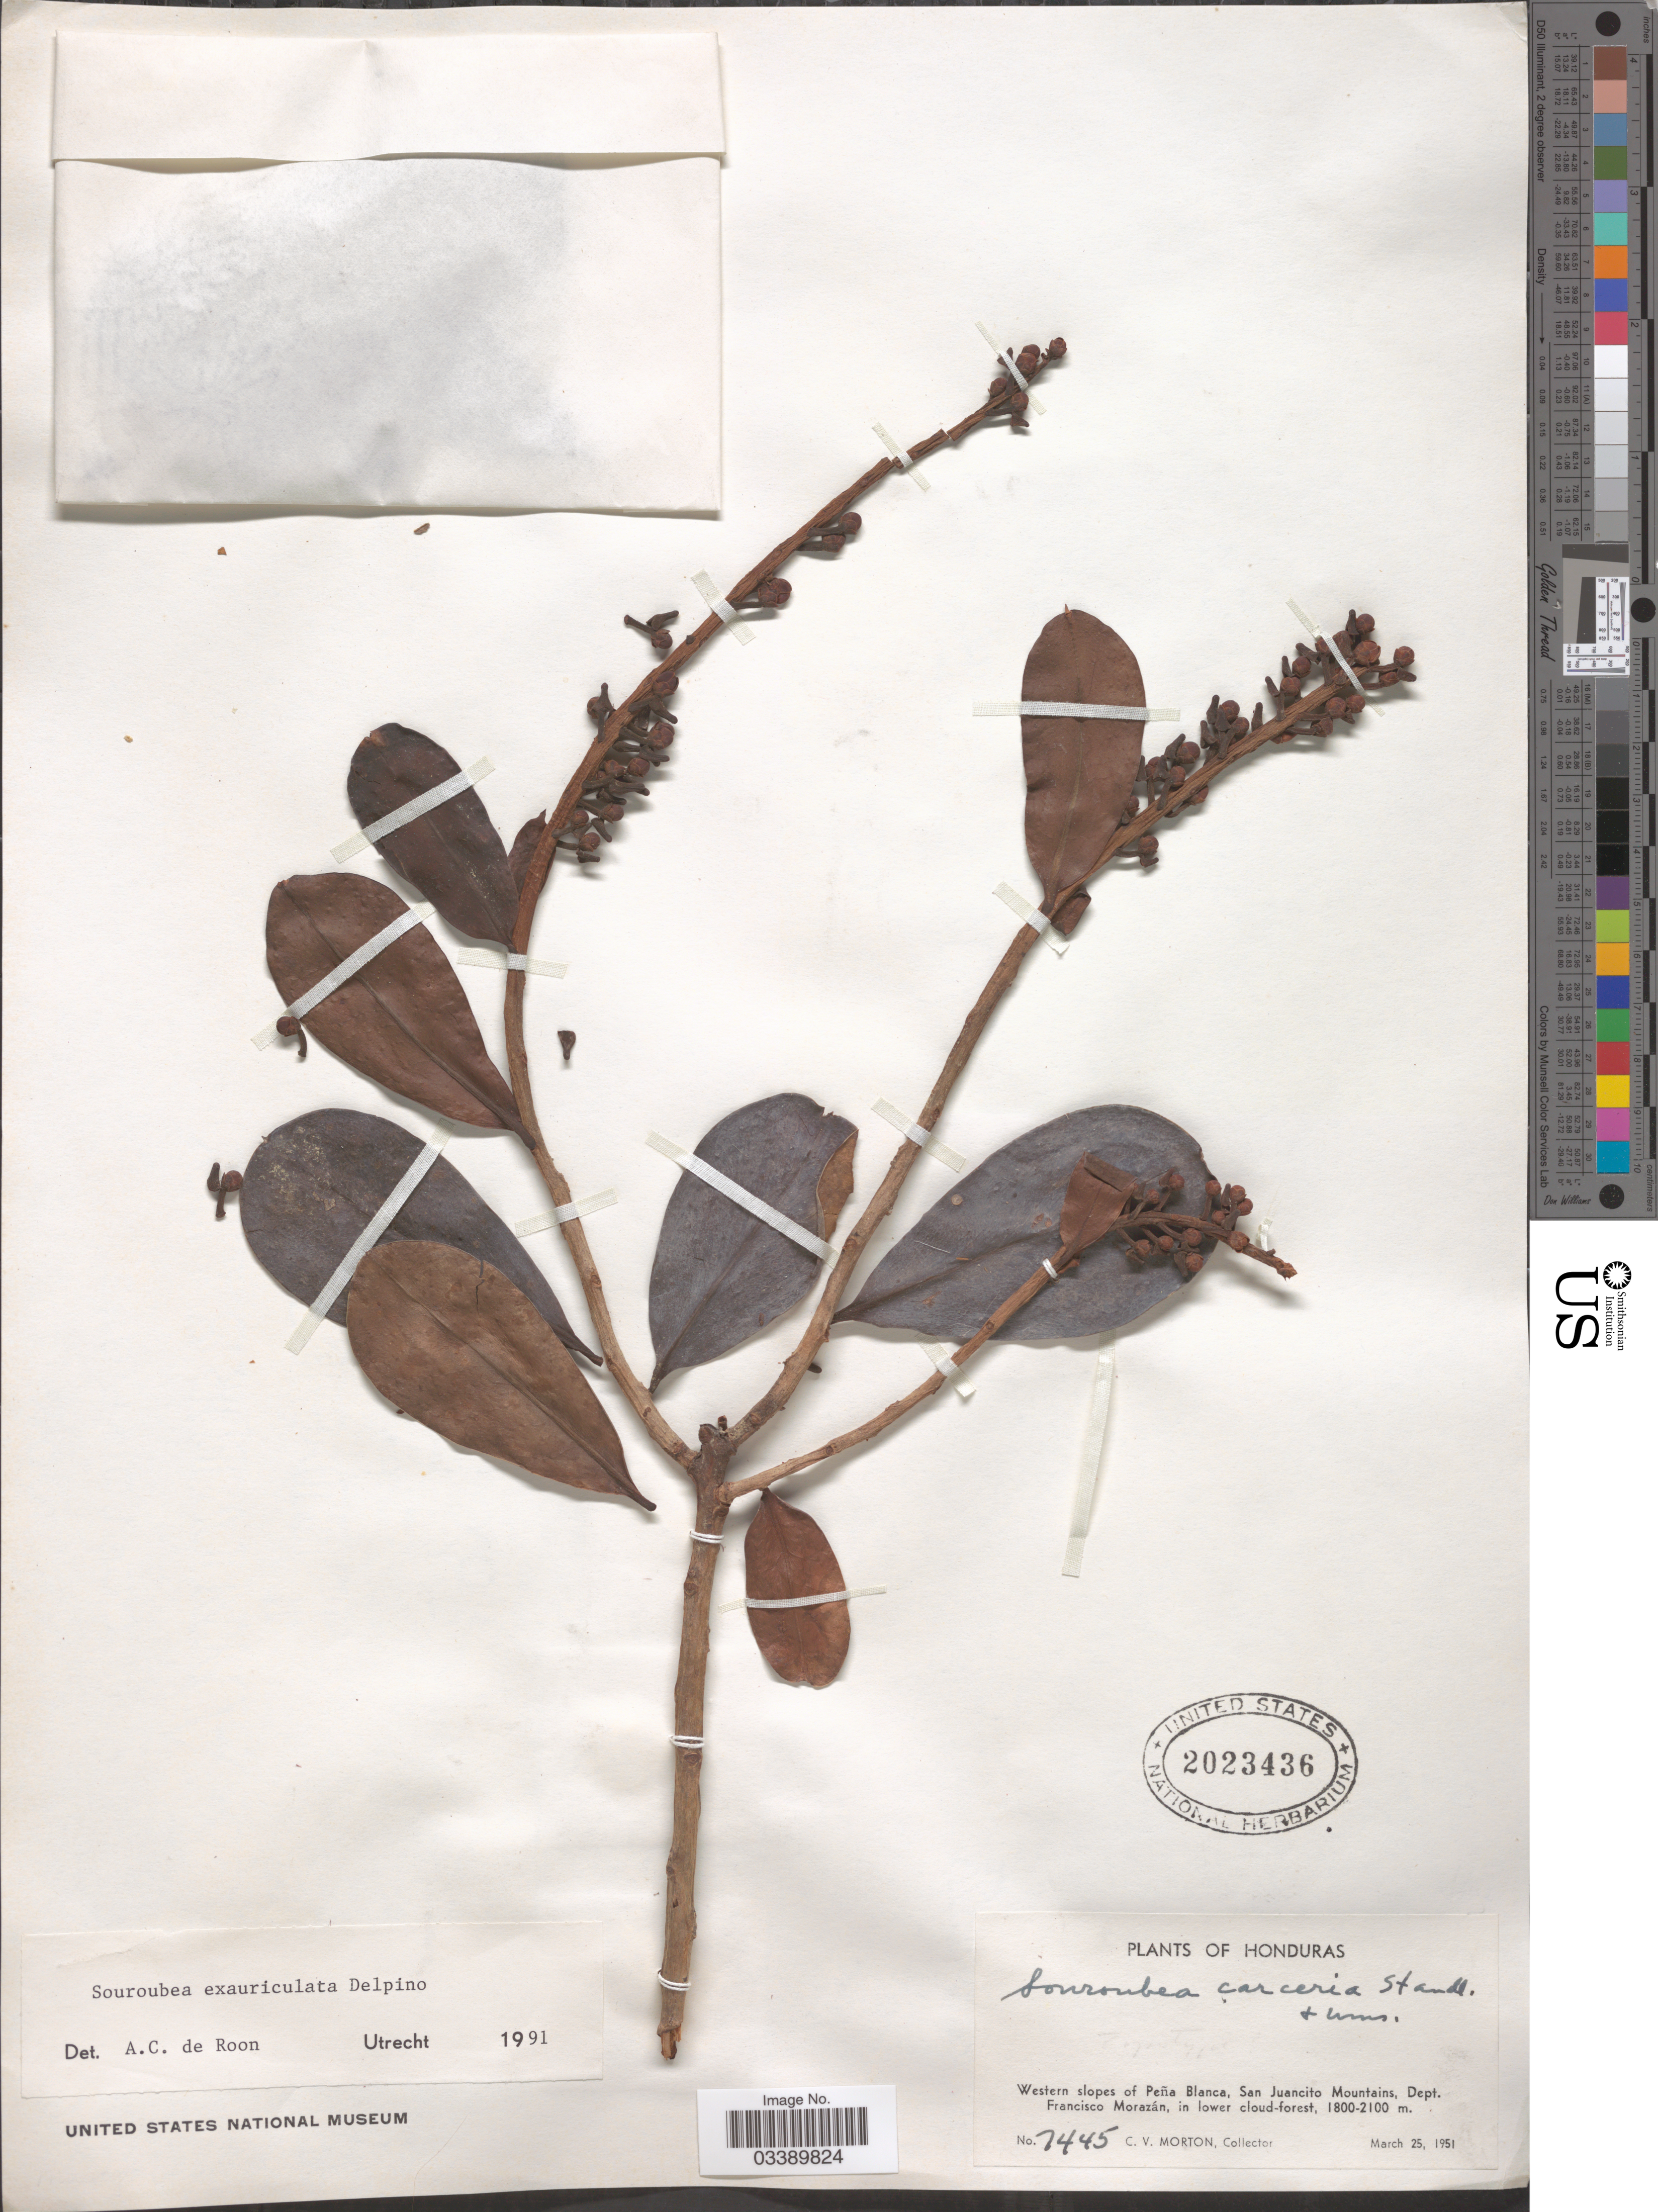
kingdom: Plantae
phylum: Tracheophyta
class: Magnoliopsida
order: Ericales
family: Marcgraviaceae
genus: Souroubea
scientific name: Souroubea exauriculata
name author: Delpino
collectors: C. V. Morton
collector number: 7445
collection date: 1951-03-25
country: Honduras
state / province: Fco. Morazán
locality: Western slopes of Peña Blanca, San Juancito Mountains, Dept. Francisco Morazán.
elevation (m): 1800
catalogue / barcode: US 2023436